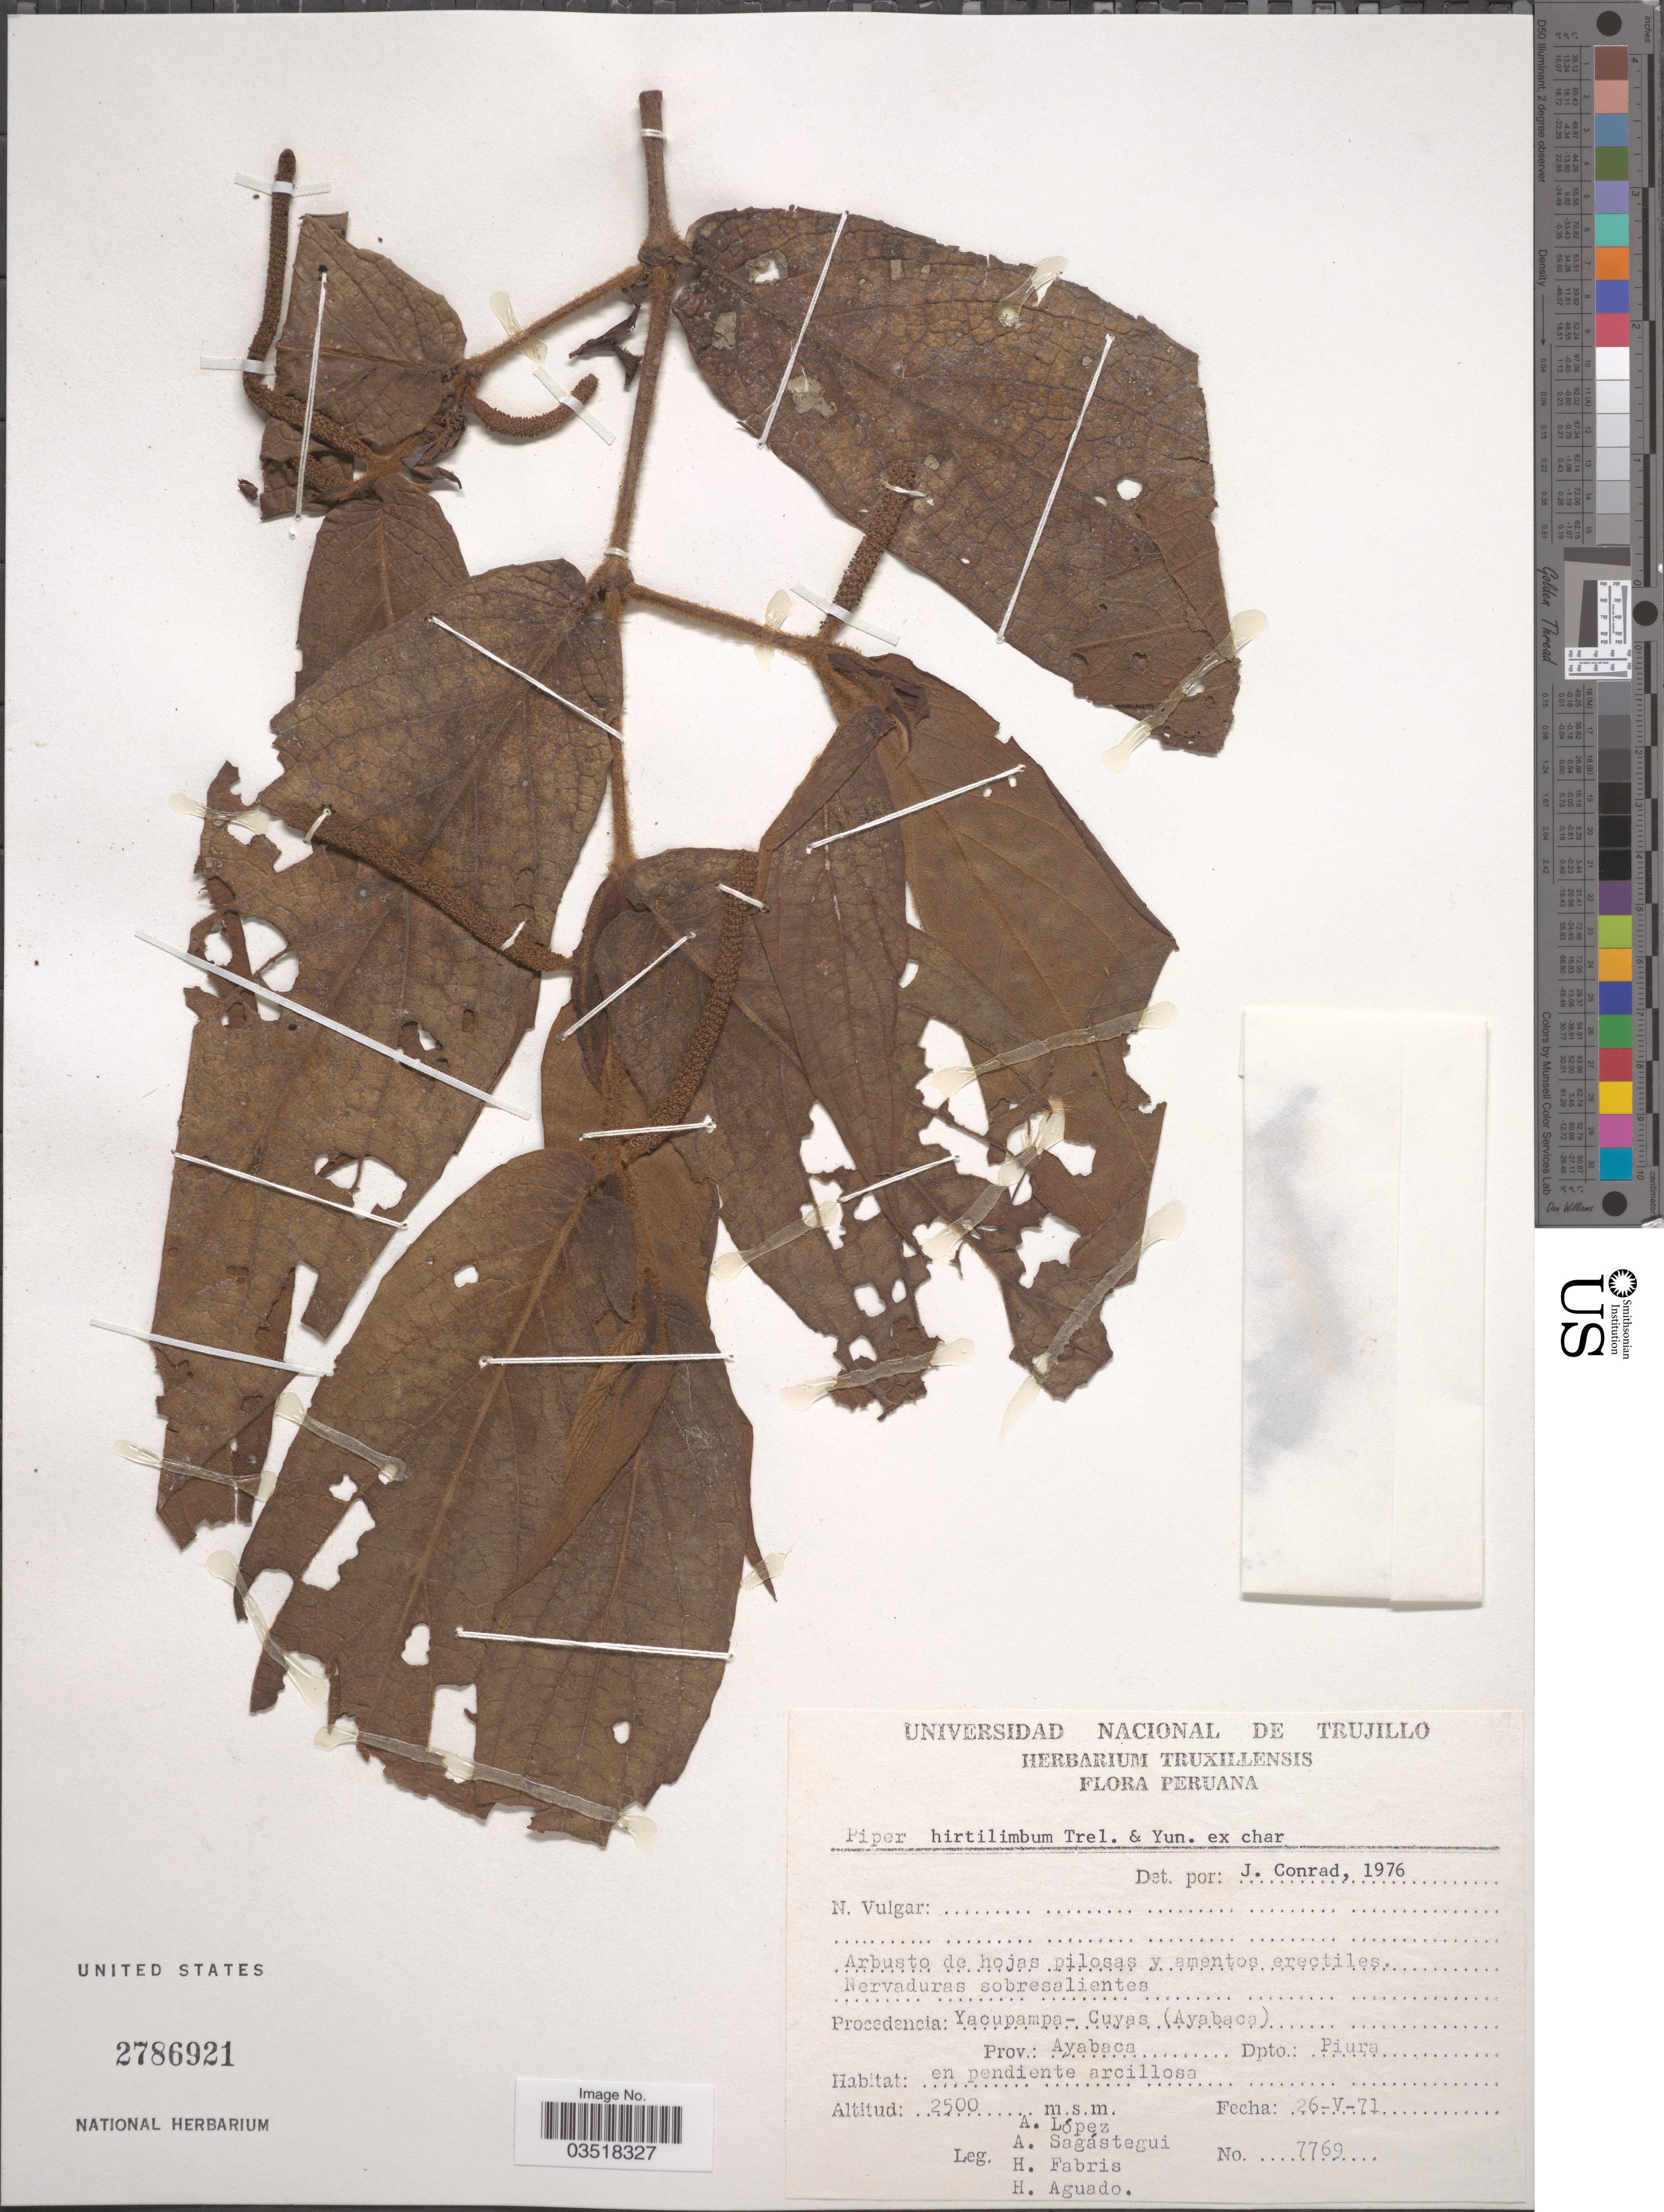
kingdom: Plantae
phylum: Tracheophyta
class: Magnoliopsida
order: Piperales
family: Piperaceae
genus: Piper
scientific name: Piper hirtilimbum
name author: Trel. & Yunck.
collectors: A. López, A. Sagastegui, H. Fabris & H. Aguado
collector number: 7769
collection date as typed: Transcribed d/m/y: 26/5/71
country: Peru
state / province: Piura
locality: Procedencia Yacupampa - Cuyas (Ayabaca). Prov.: Ayabaca, Dpto.: Piura.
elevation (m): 2500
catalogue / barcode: US 2786921